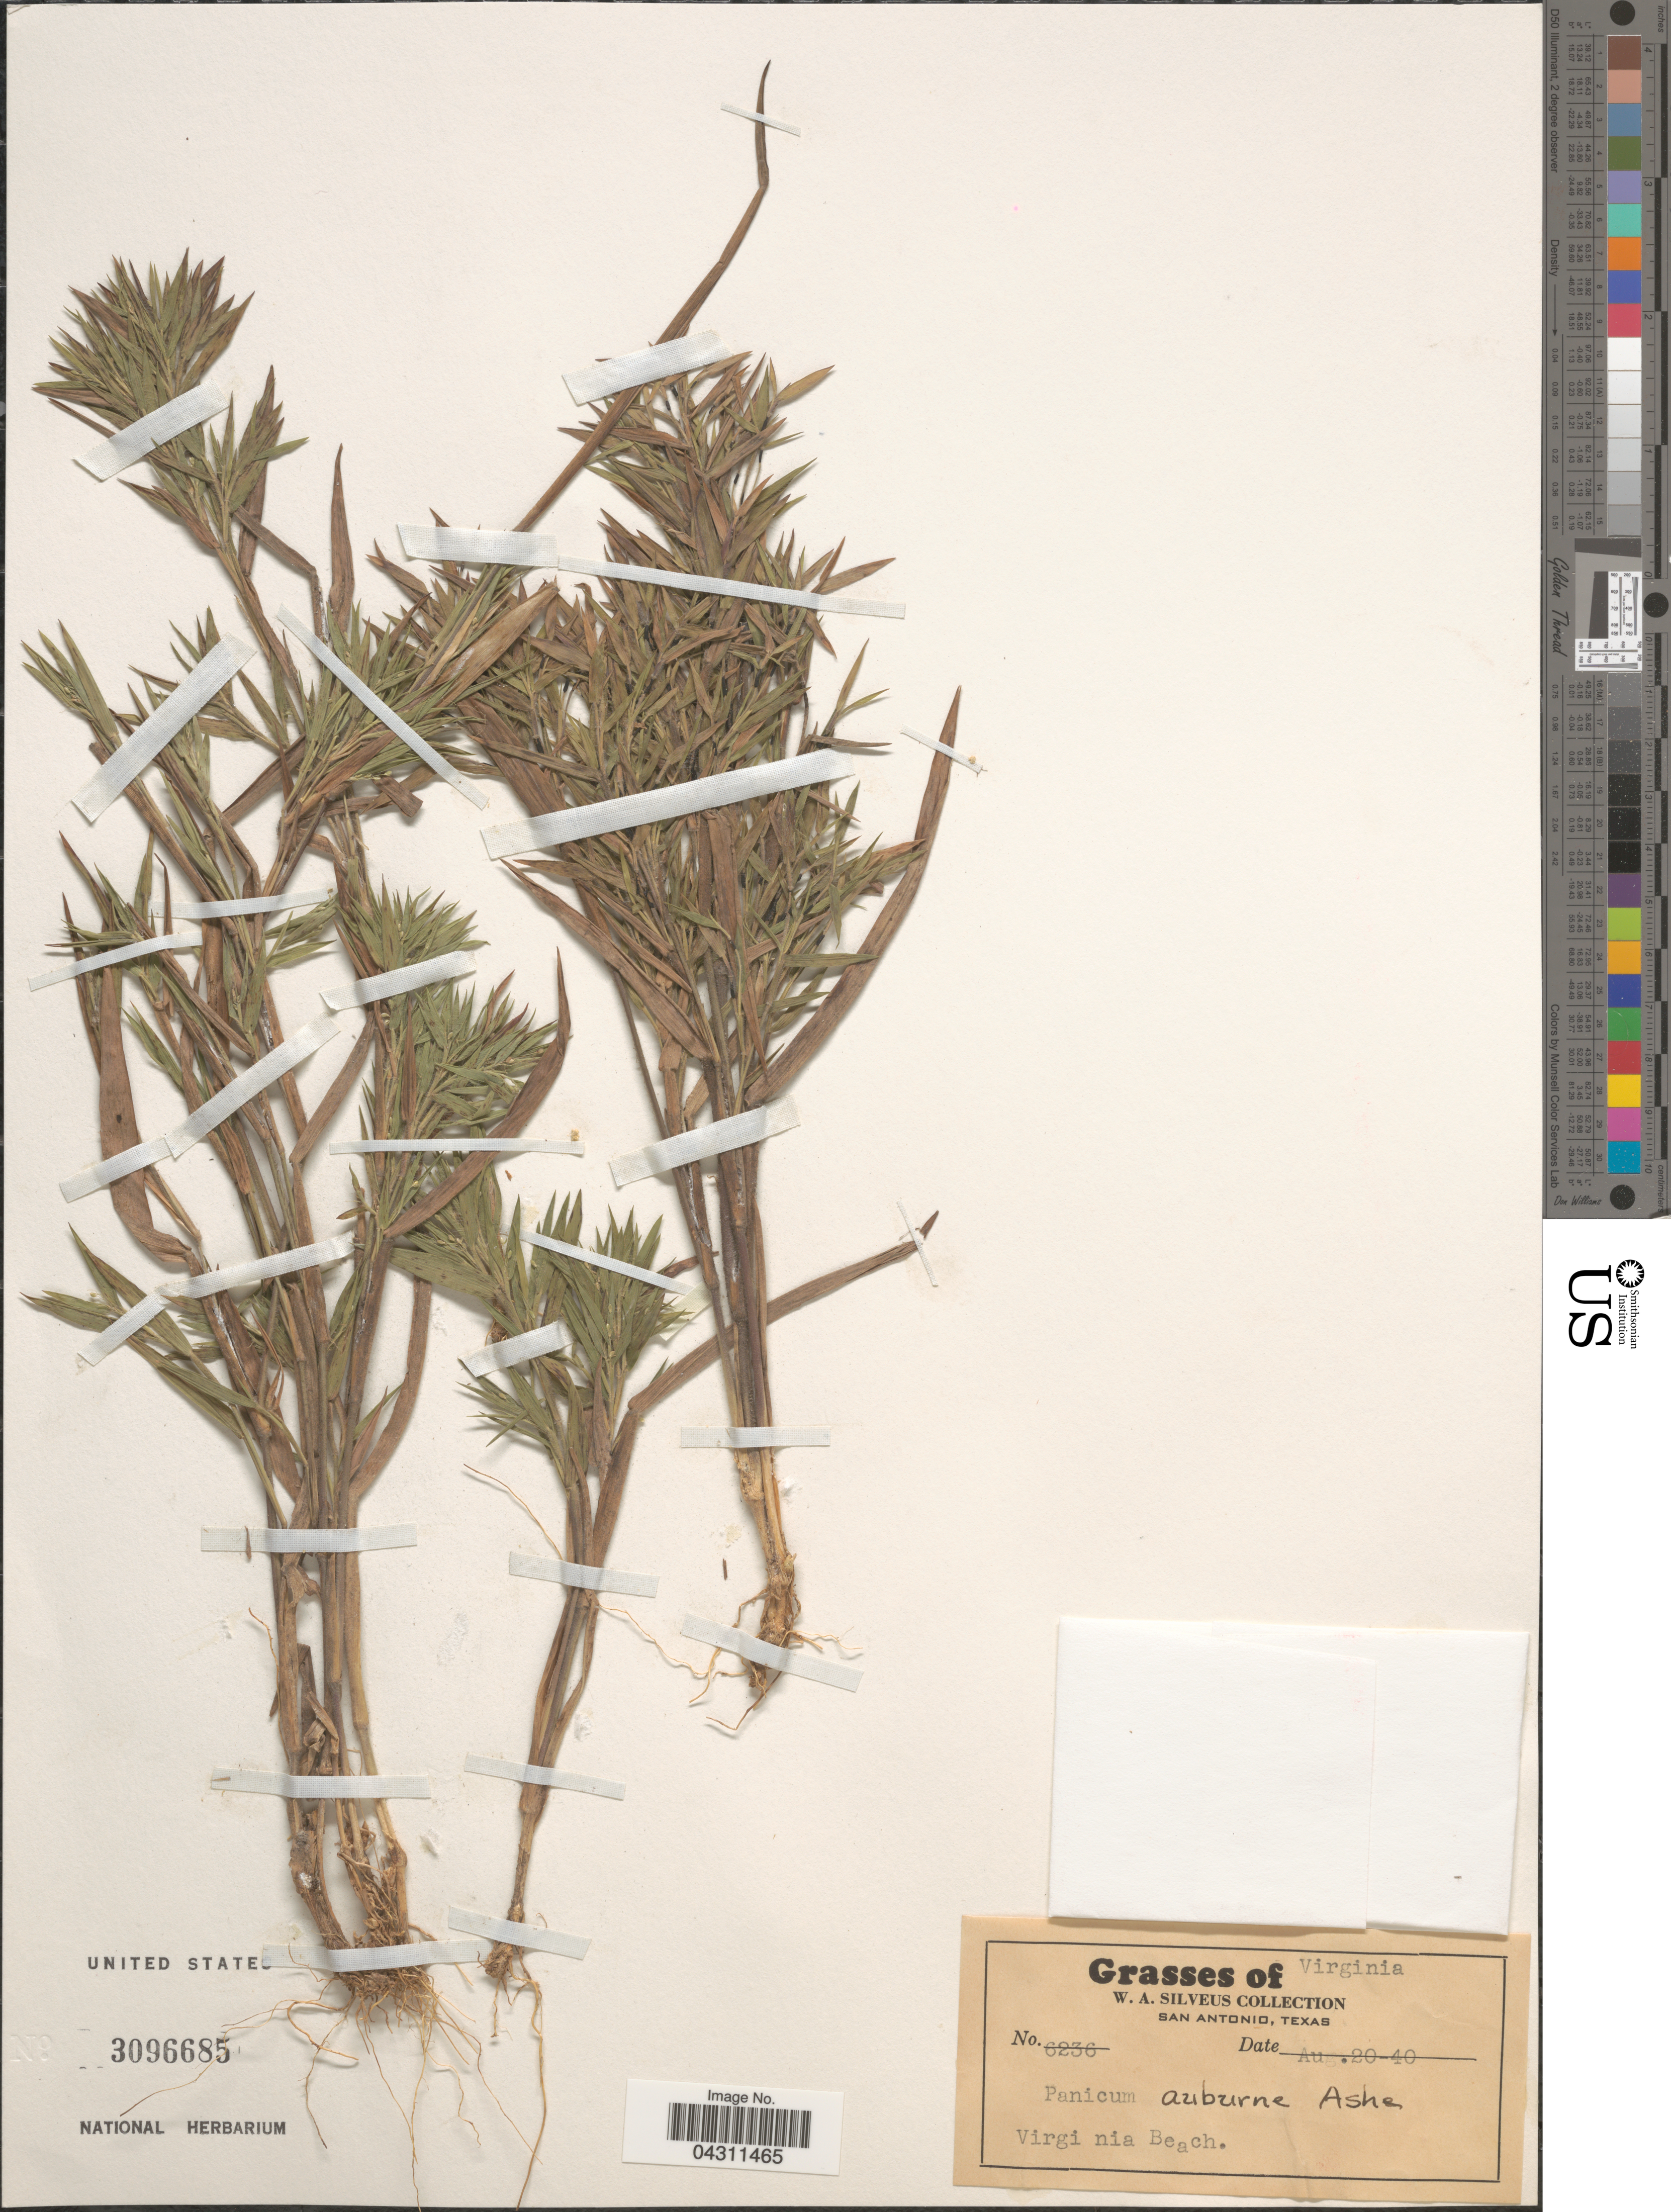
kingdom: Plantae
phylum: Tracheophyta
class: Liliopsida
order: Poales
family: Poaceae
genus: Dichanthelium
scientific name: Dichanthelium sphaerocarpon var. sphaerocarpon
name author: (Elliott) Gould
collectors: W. Silveus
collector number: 6236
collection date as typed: Transcribed d/m/y: 20/8/40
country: United States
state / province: Virginia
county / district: City of Virginia Beach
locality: Virginia Beach.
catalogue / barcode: US 3096685